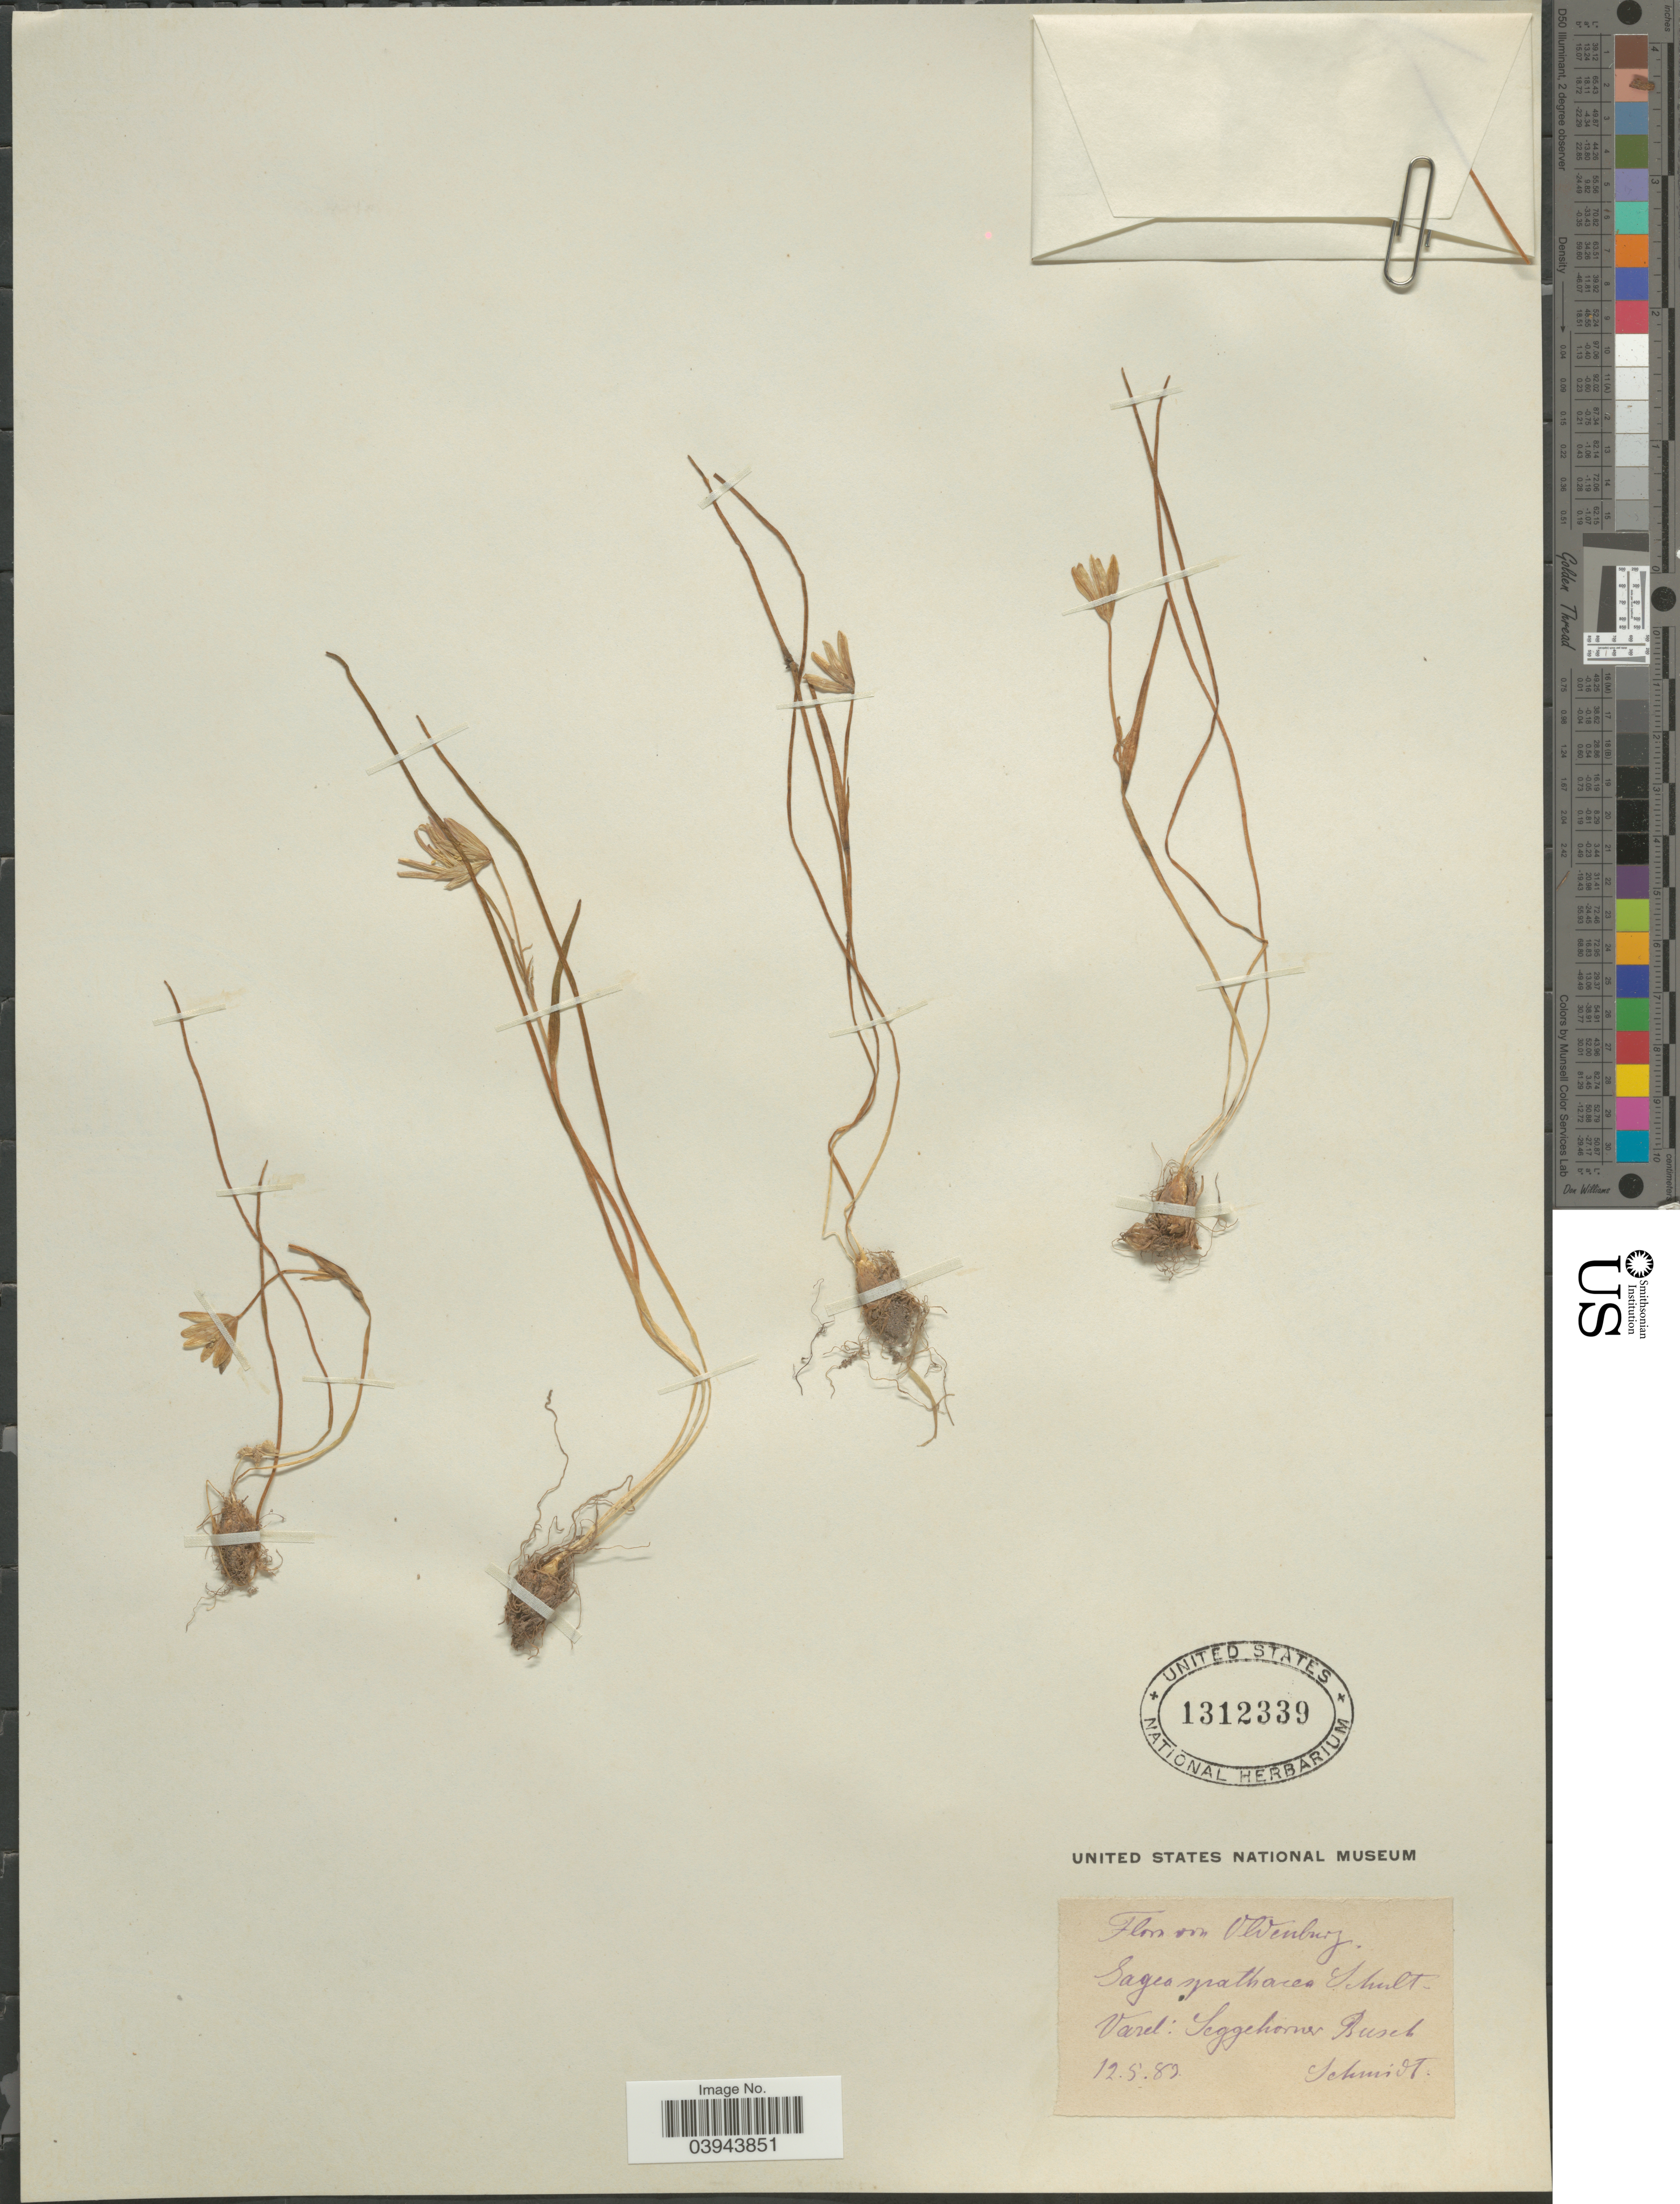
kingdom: Plantae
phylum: Tracheophyta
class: Liliopsida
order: Liliales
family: Liliaceae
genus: Gagea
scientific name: Gagea spathacea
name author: Salisb.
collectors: Schmidt, --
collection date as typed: Transcribed d/m/y: 12/5/83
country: Germany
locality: Oldenburg. Varel: Seggehorner Busch.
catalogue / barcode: US 1312339